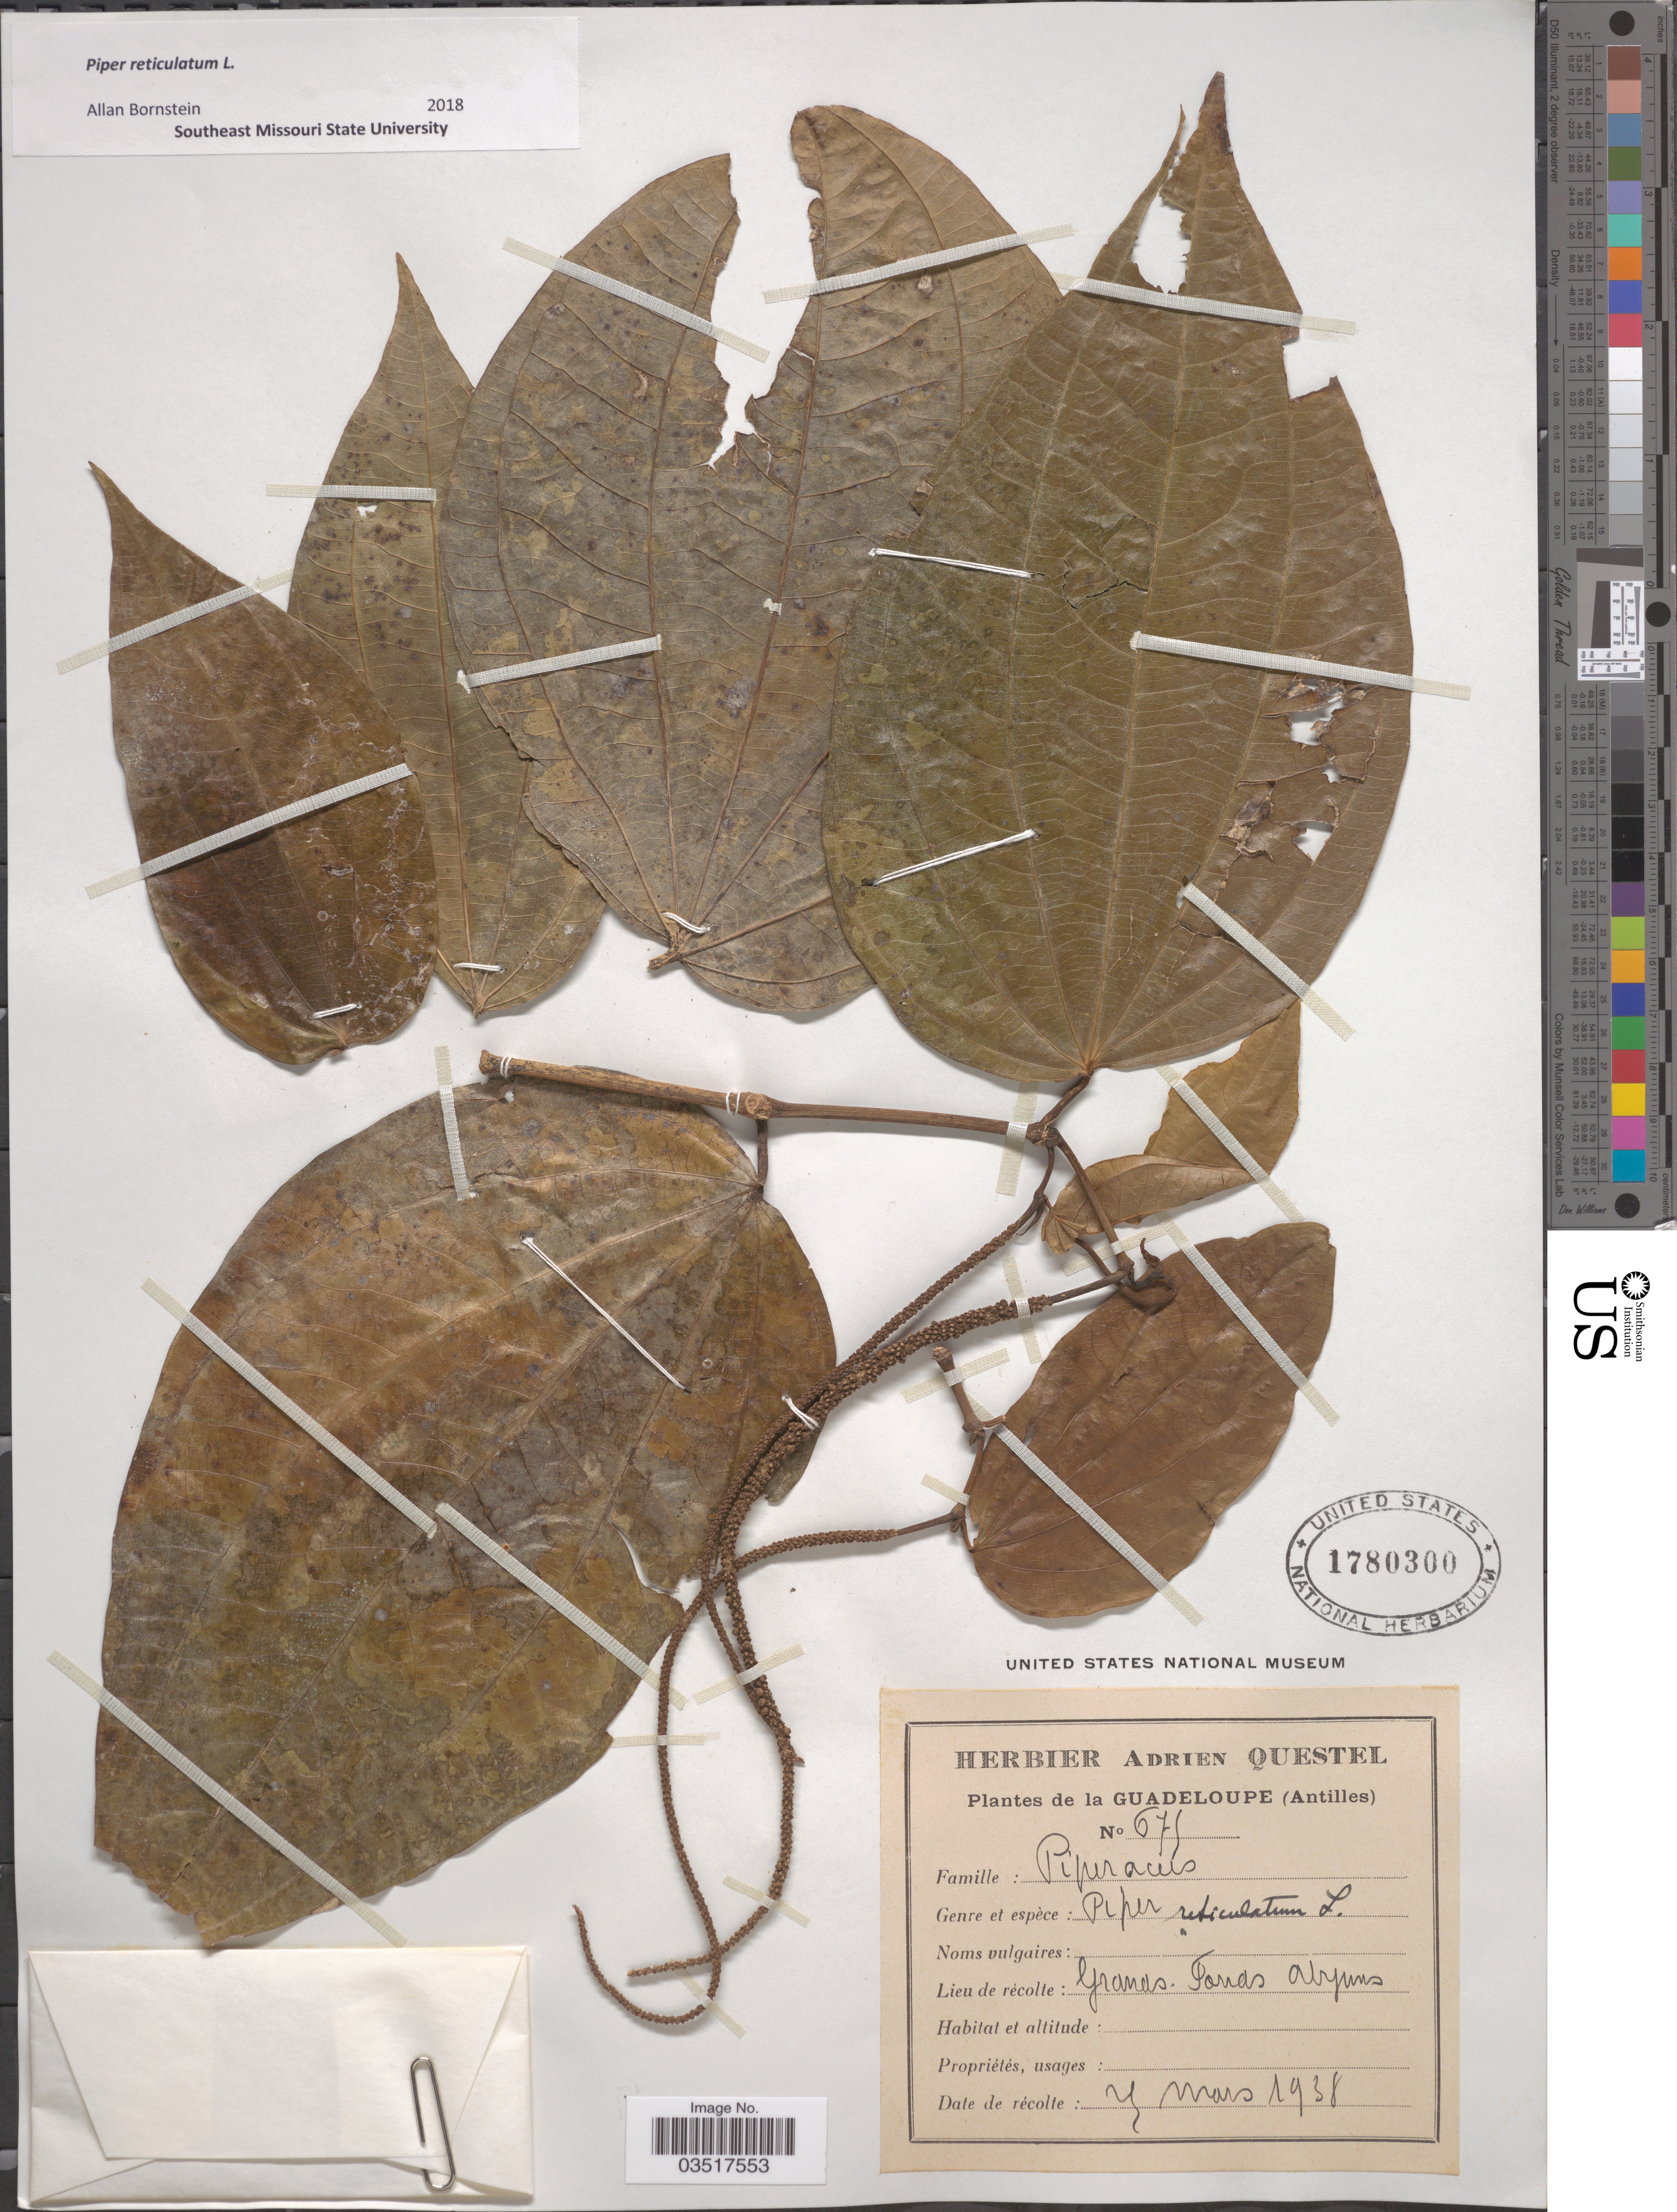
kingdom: Plantae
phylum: Tracheophyta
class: Magnoliopsida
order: Piperales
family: Piperaceae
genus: Piper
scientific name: Piper reticulatum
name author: L.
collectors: A. Questel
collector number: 675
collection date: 1938-03-25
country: Guadeloupe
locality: Grands-Fonds Abymes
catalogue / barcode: US 1780300